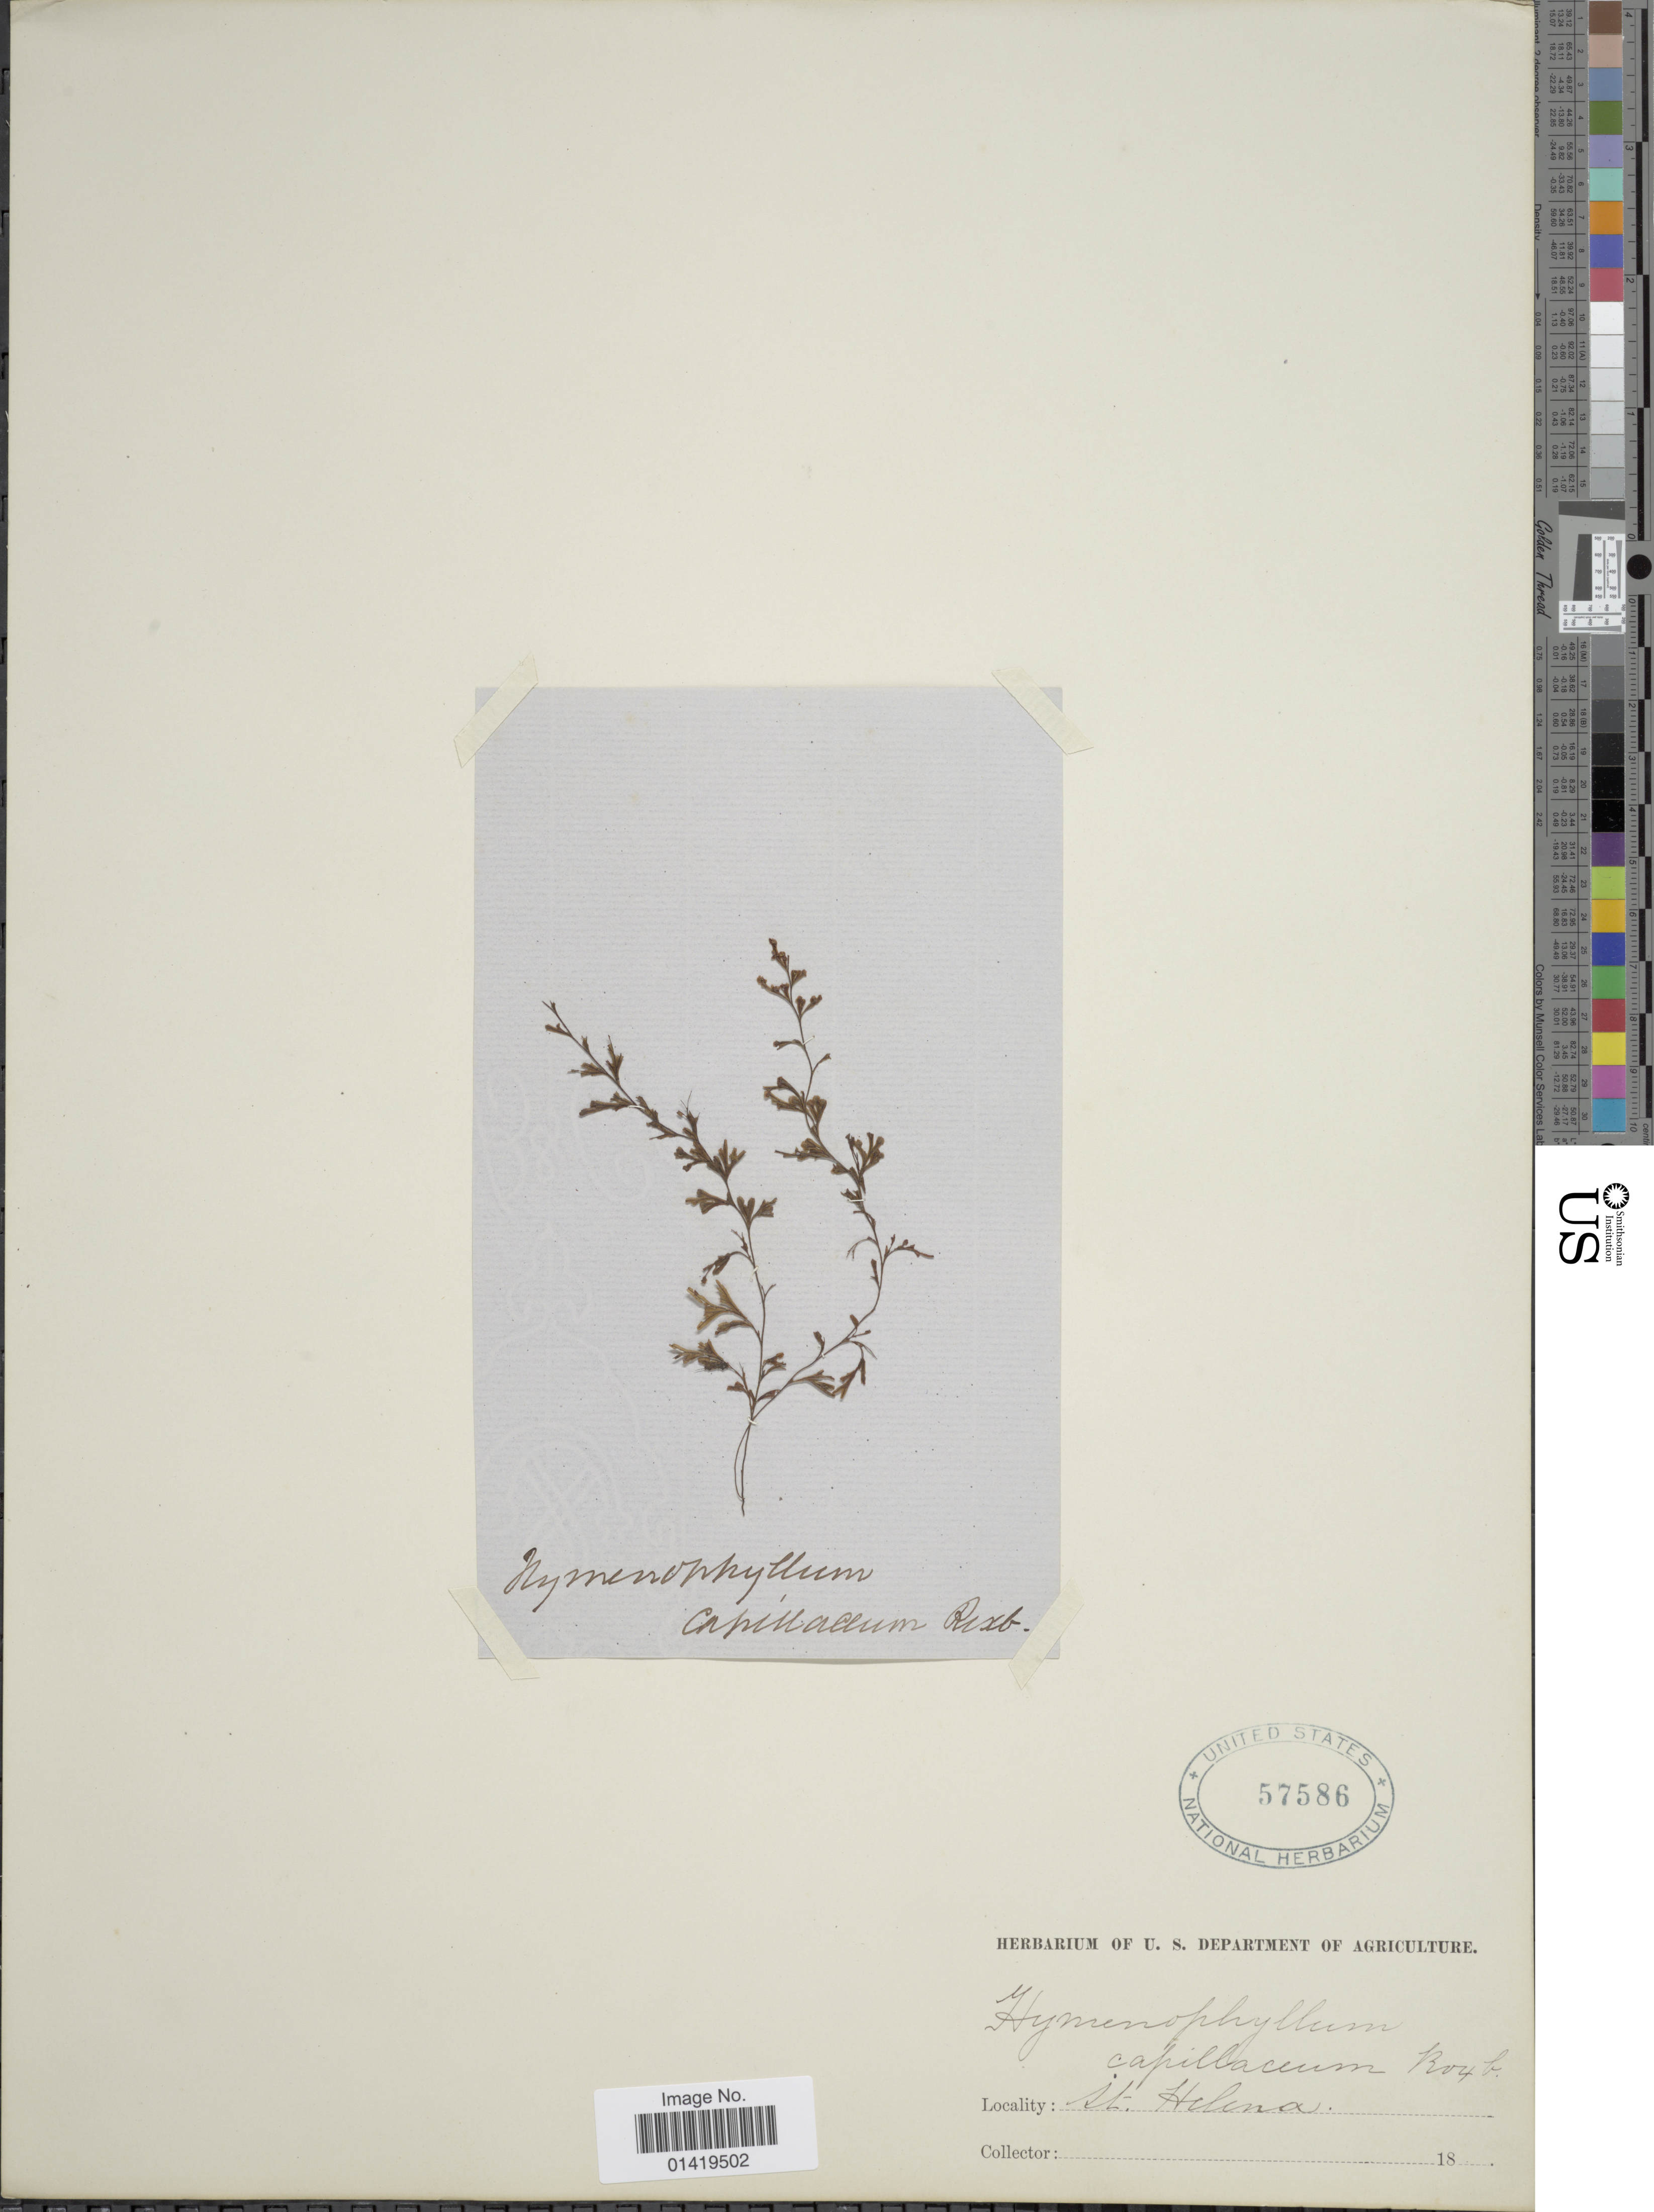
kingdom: Plantae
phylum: Tracheophyta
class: Polypodiopsida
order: Hymenophyllales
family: Hymenophyllaceae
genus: Hymenophyllum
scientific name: Hymenophyllum capillaceum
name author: Roxb.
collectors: Facchini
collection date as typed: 18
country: St. Helena Islands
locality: St. Helena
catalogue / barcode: US 57586